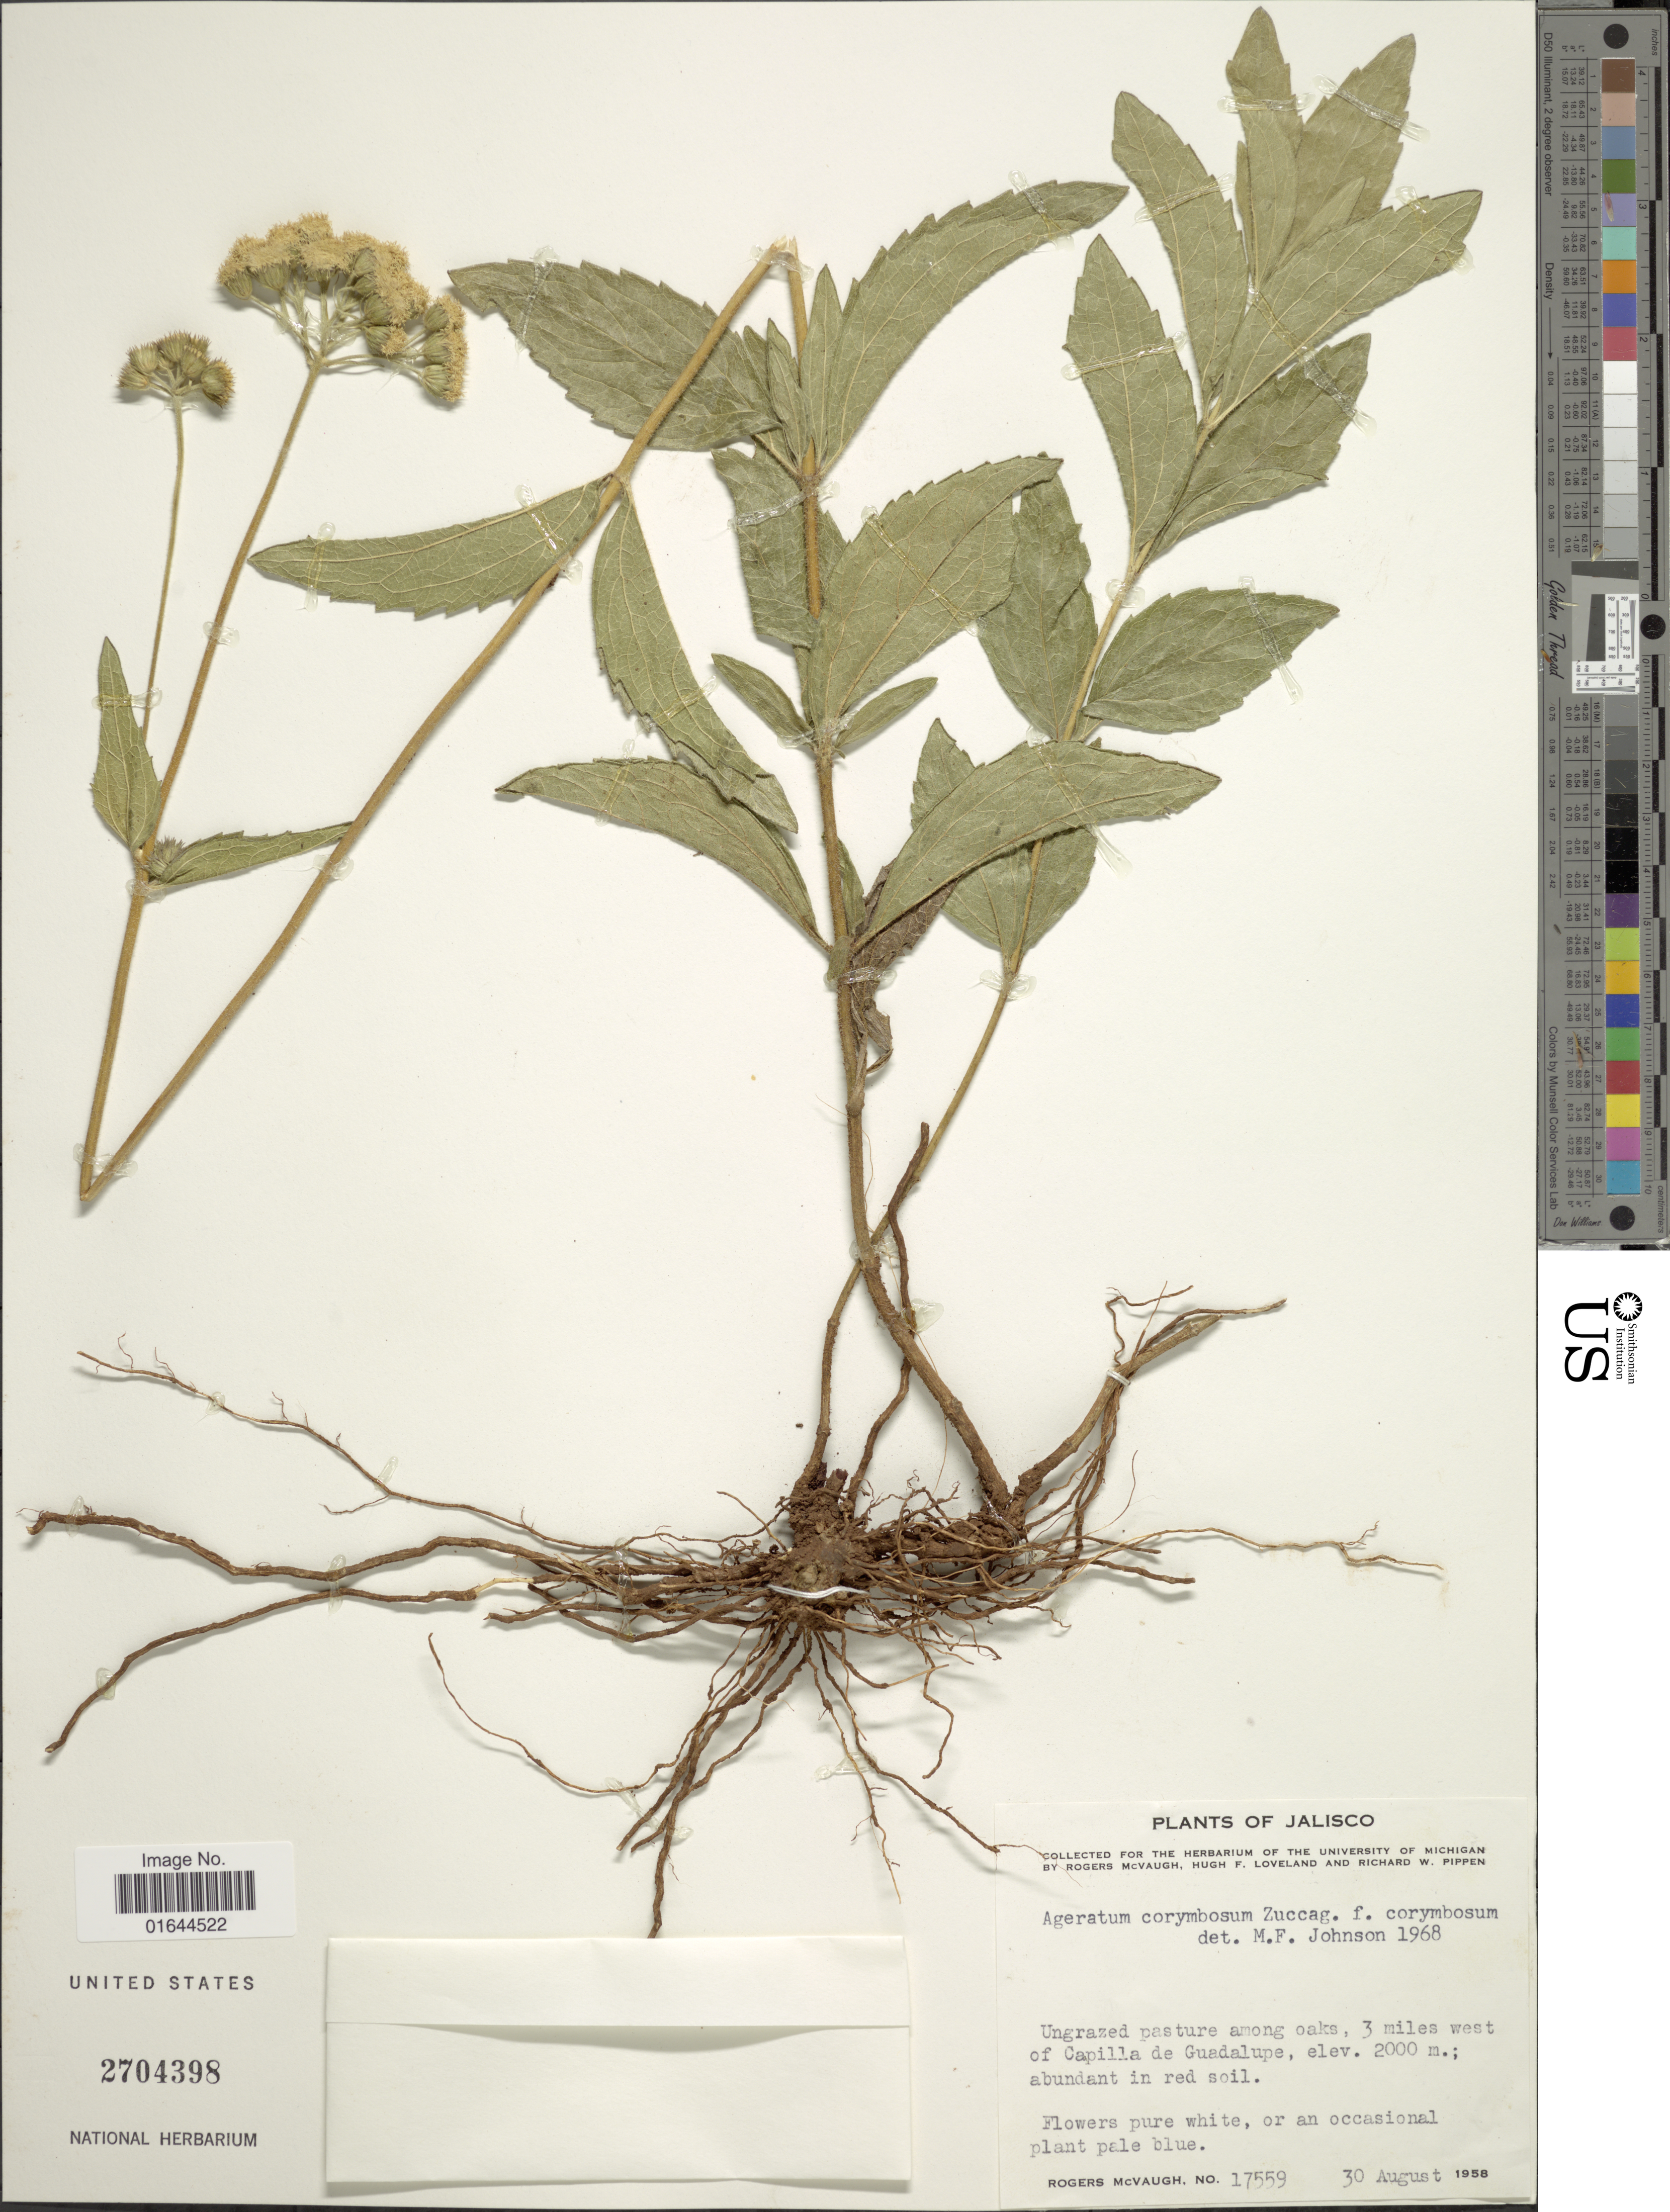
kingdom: Plantae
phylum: Tracheophyta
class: Magnoliopsida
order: Asterales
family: Asteraceae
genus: Ageratum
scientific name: Ageratum corymbosum f. corymbosum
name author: Zuccagni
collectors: R. McVaugh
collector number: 17559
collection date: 1958-08-30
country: Mexico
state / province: Jalisco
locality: Jalisco, 3 mile swest of Capilla de Guadalupe.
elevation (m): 2000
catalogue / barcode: US 2704398